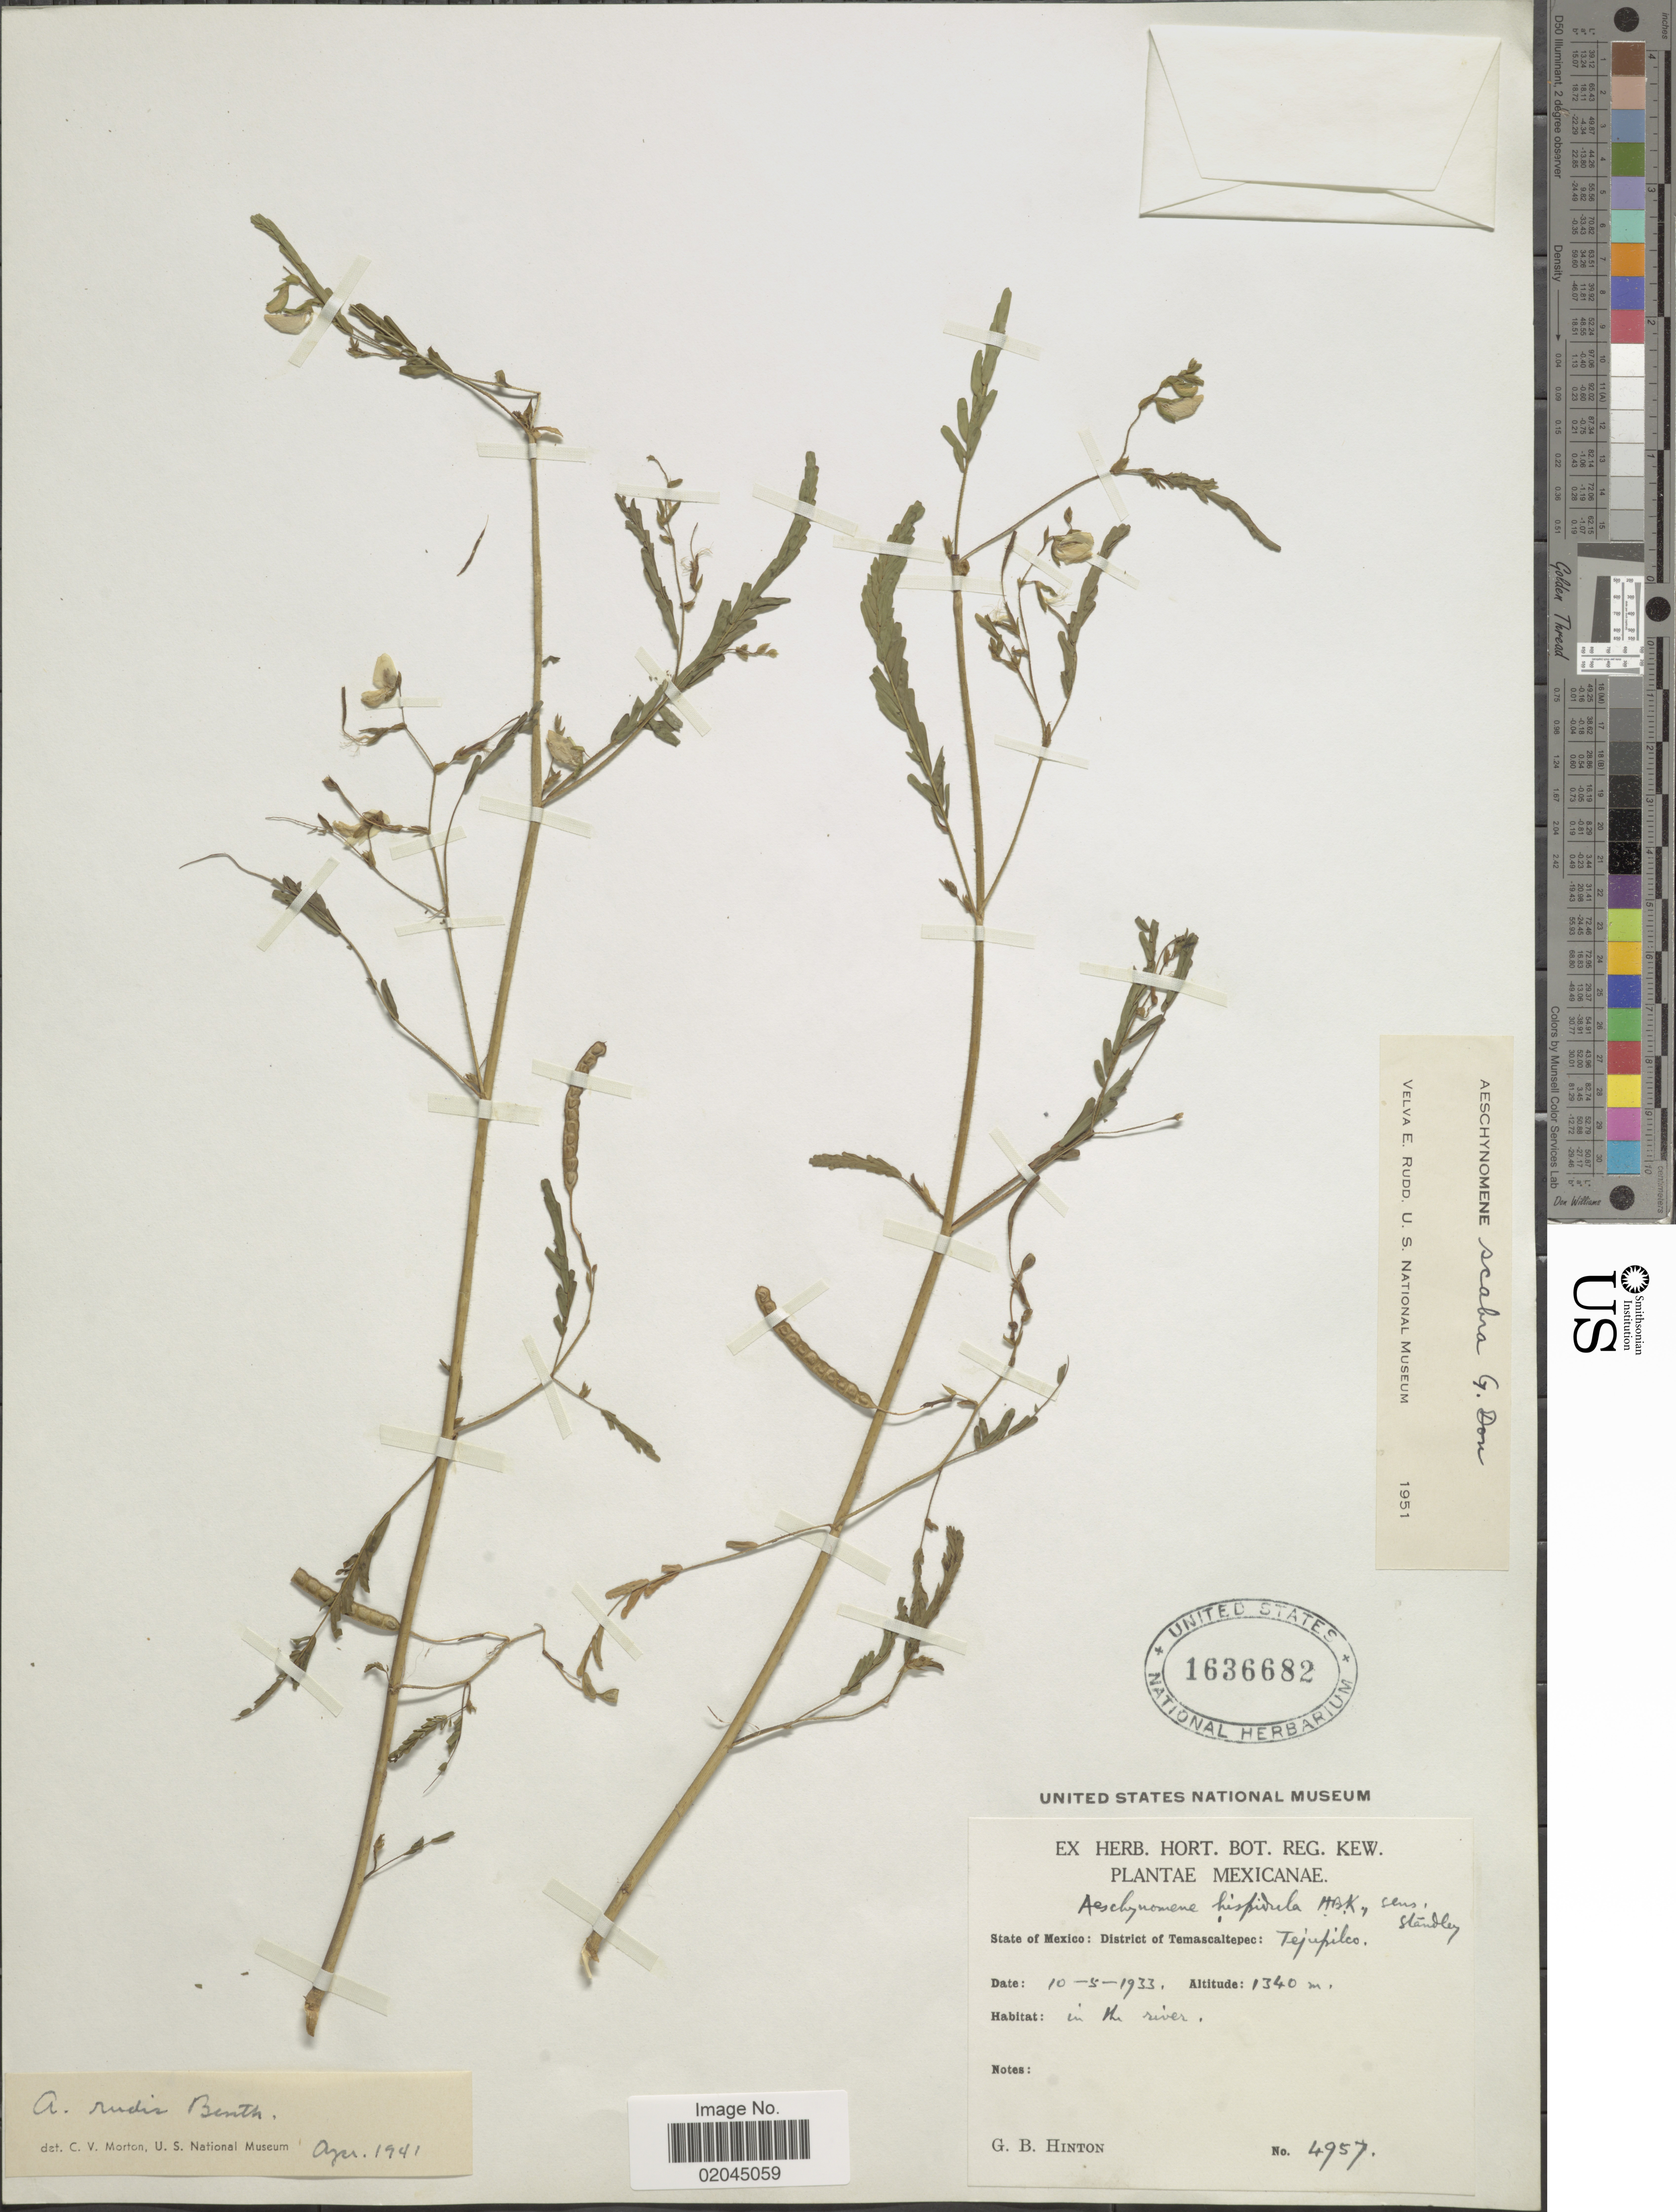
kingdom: Plantae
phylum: Tracheophyta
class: Magnoliopsida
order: Fabales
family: Fabaceae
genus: Aeschynomene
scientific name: Aeschynomene scabra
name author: G. Don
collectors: G. B. Hinton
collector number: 4957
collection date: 1933-05-10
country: Mexico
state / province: México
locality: District of Temascaltepec: Tejupilco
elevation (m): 1340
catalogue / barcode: US 1636682